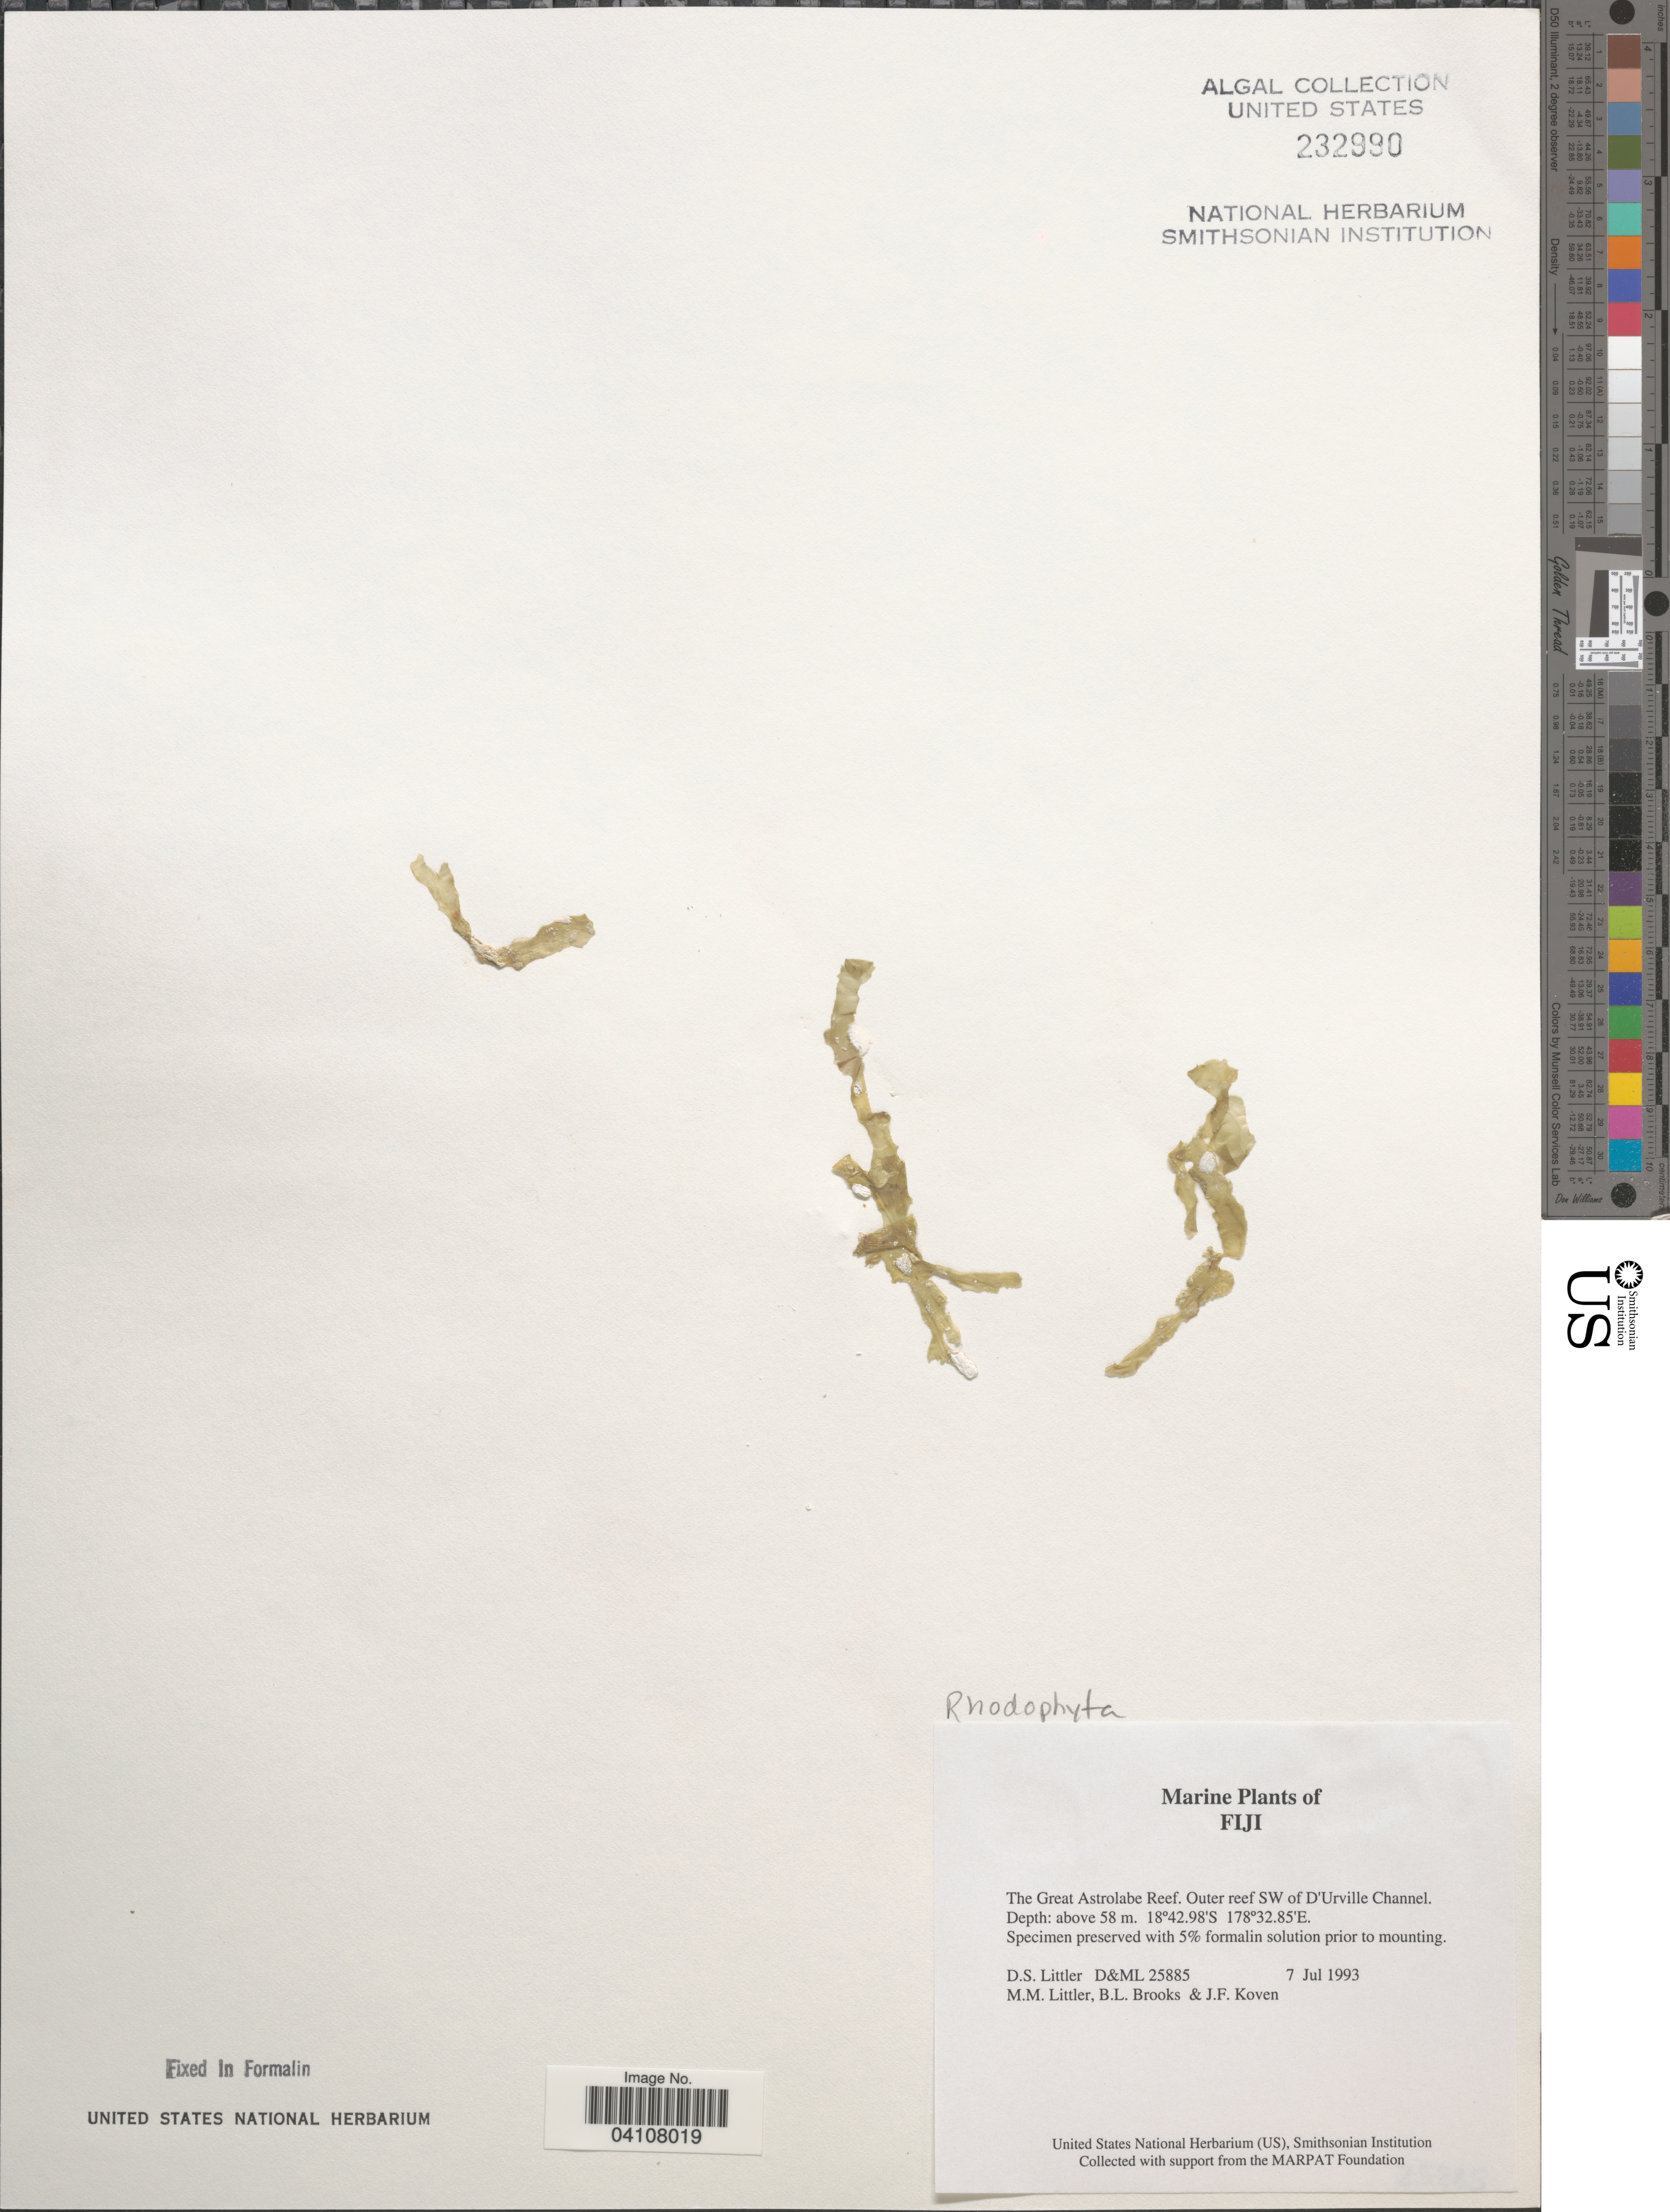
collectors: D. S. Littler, B. Brooks & J. Koven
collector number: D&ML25885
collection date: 1993-07-07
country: Fiji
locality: The Great Astrolabe Reef. Outer reef SW of D'Urville Channel.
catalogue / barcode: US 232990